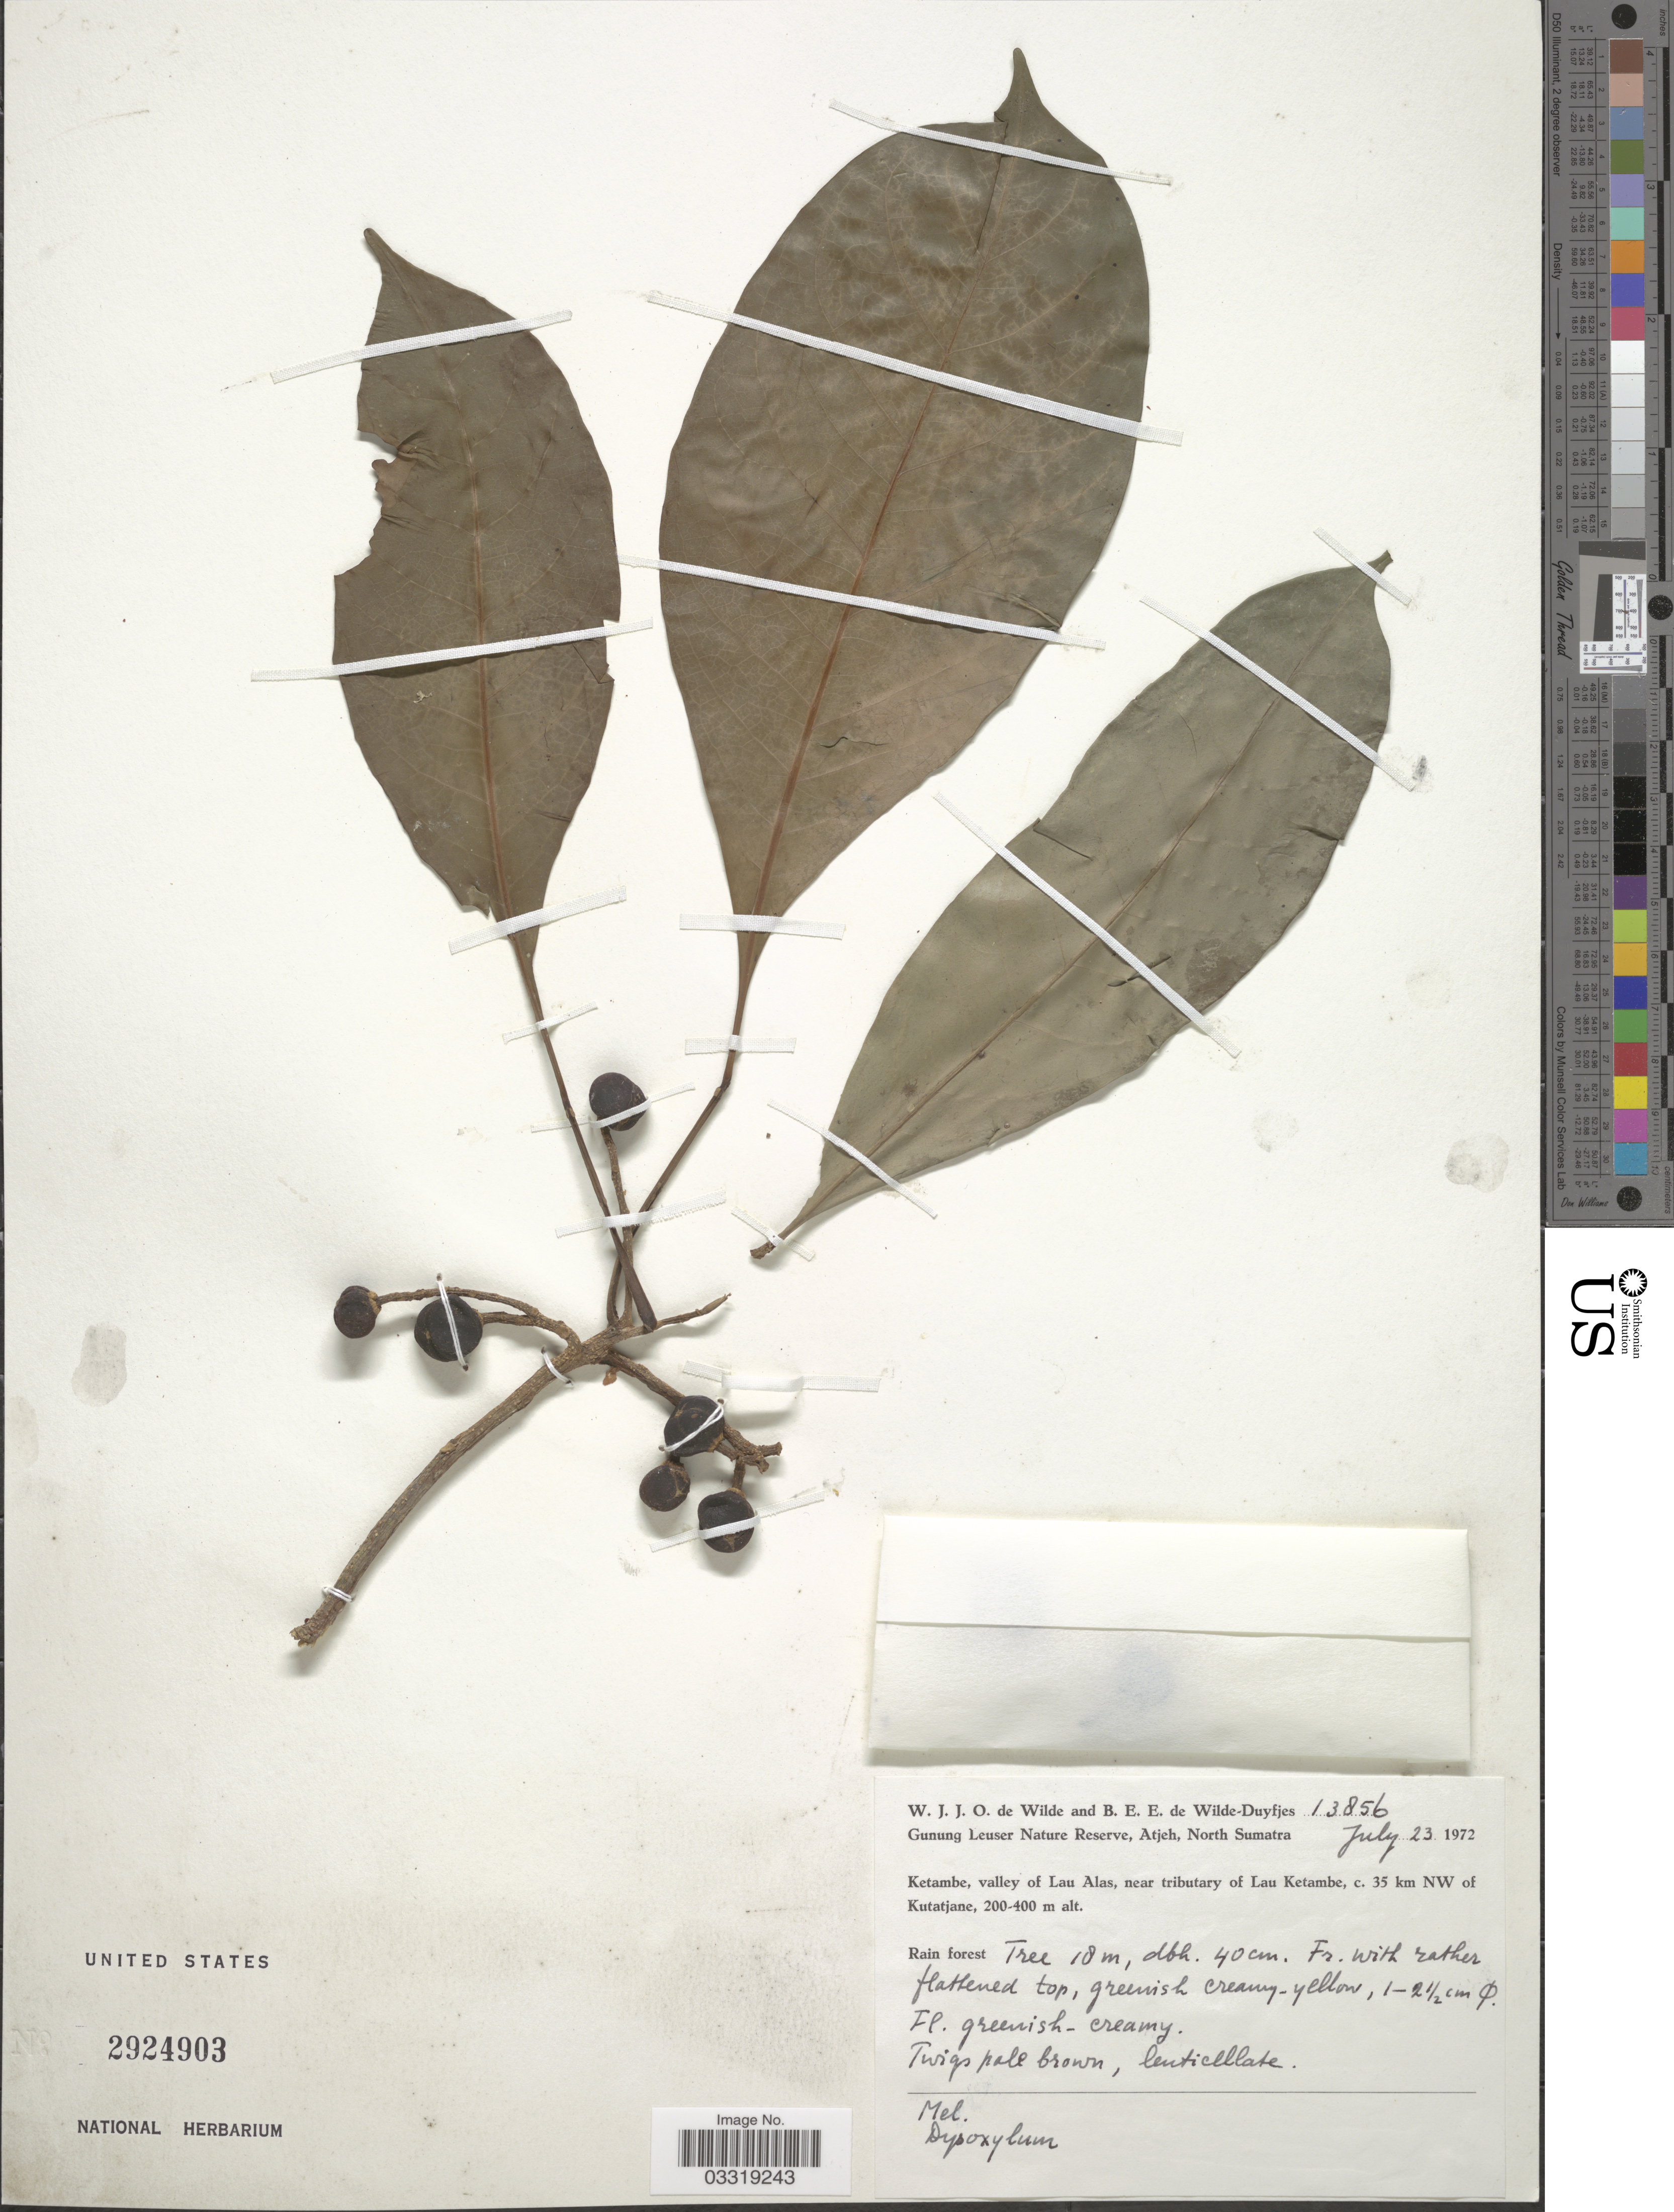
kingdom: Plantae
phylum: Tracheophyta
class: Magnoliopsida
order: Sapindales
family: Meliaceae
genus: Goniocheton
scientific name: Goniocheton arborescens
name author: Blume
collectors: W. J. de Wilde & B. E. de Wilde-Duyfjes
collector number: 13856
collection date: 1972-07-23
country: Indonesia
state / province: Sumatra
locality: Gunung Leuser Nature Reserve, Atjeh, North Sumatra. Ketambe, valley of Lau Alas, near tributary of Lau Ketambe, c. 35 km NW of Kutatjane.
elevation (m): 200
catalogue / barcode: US 2924903